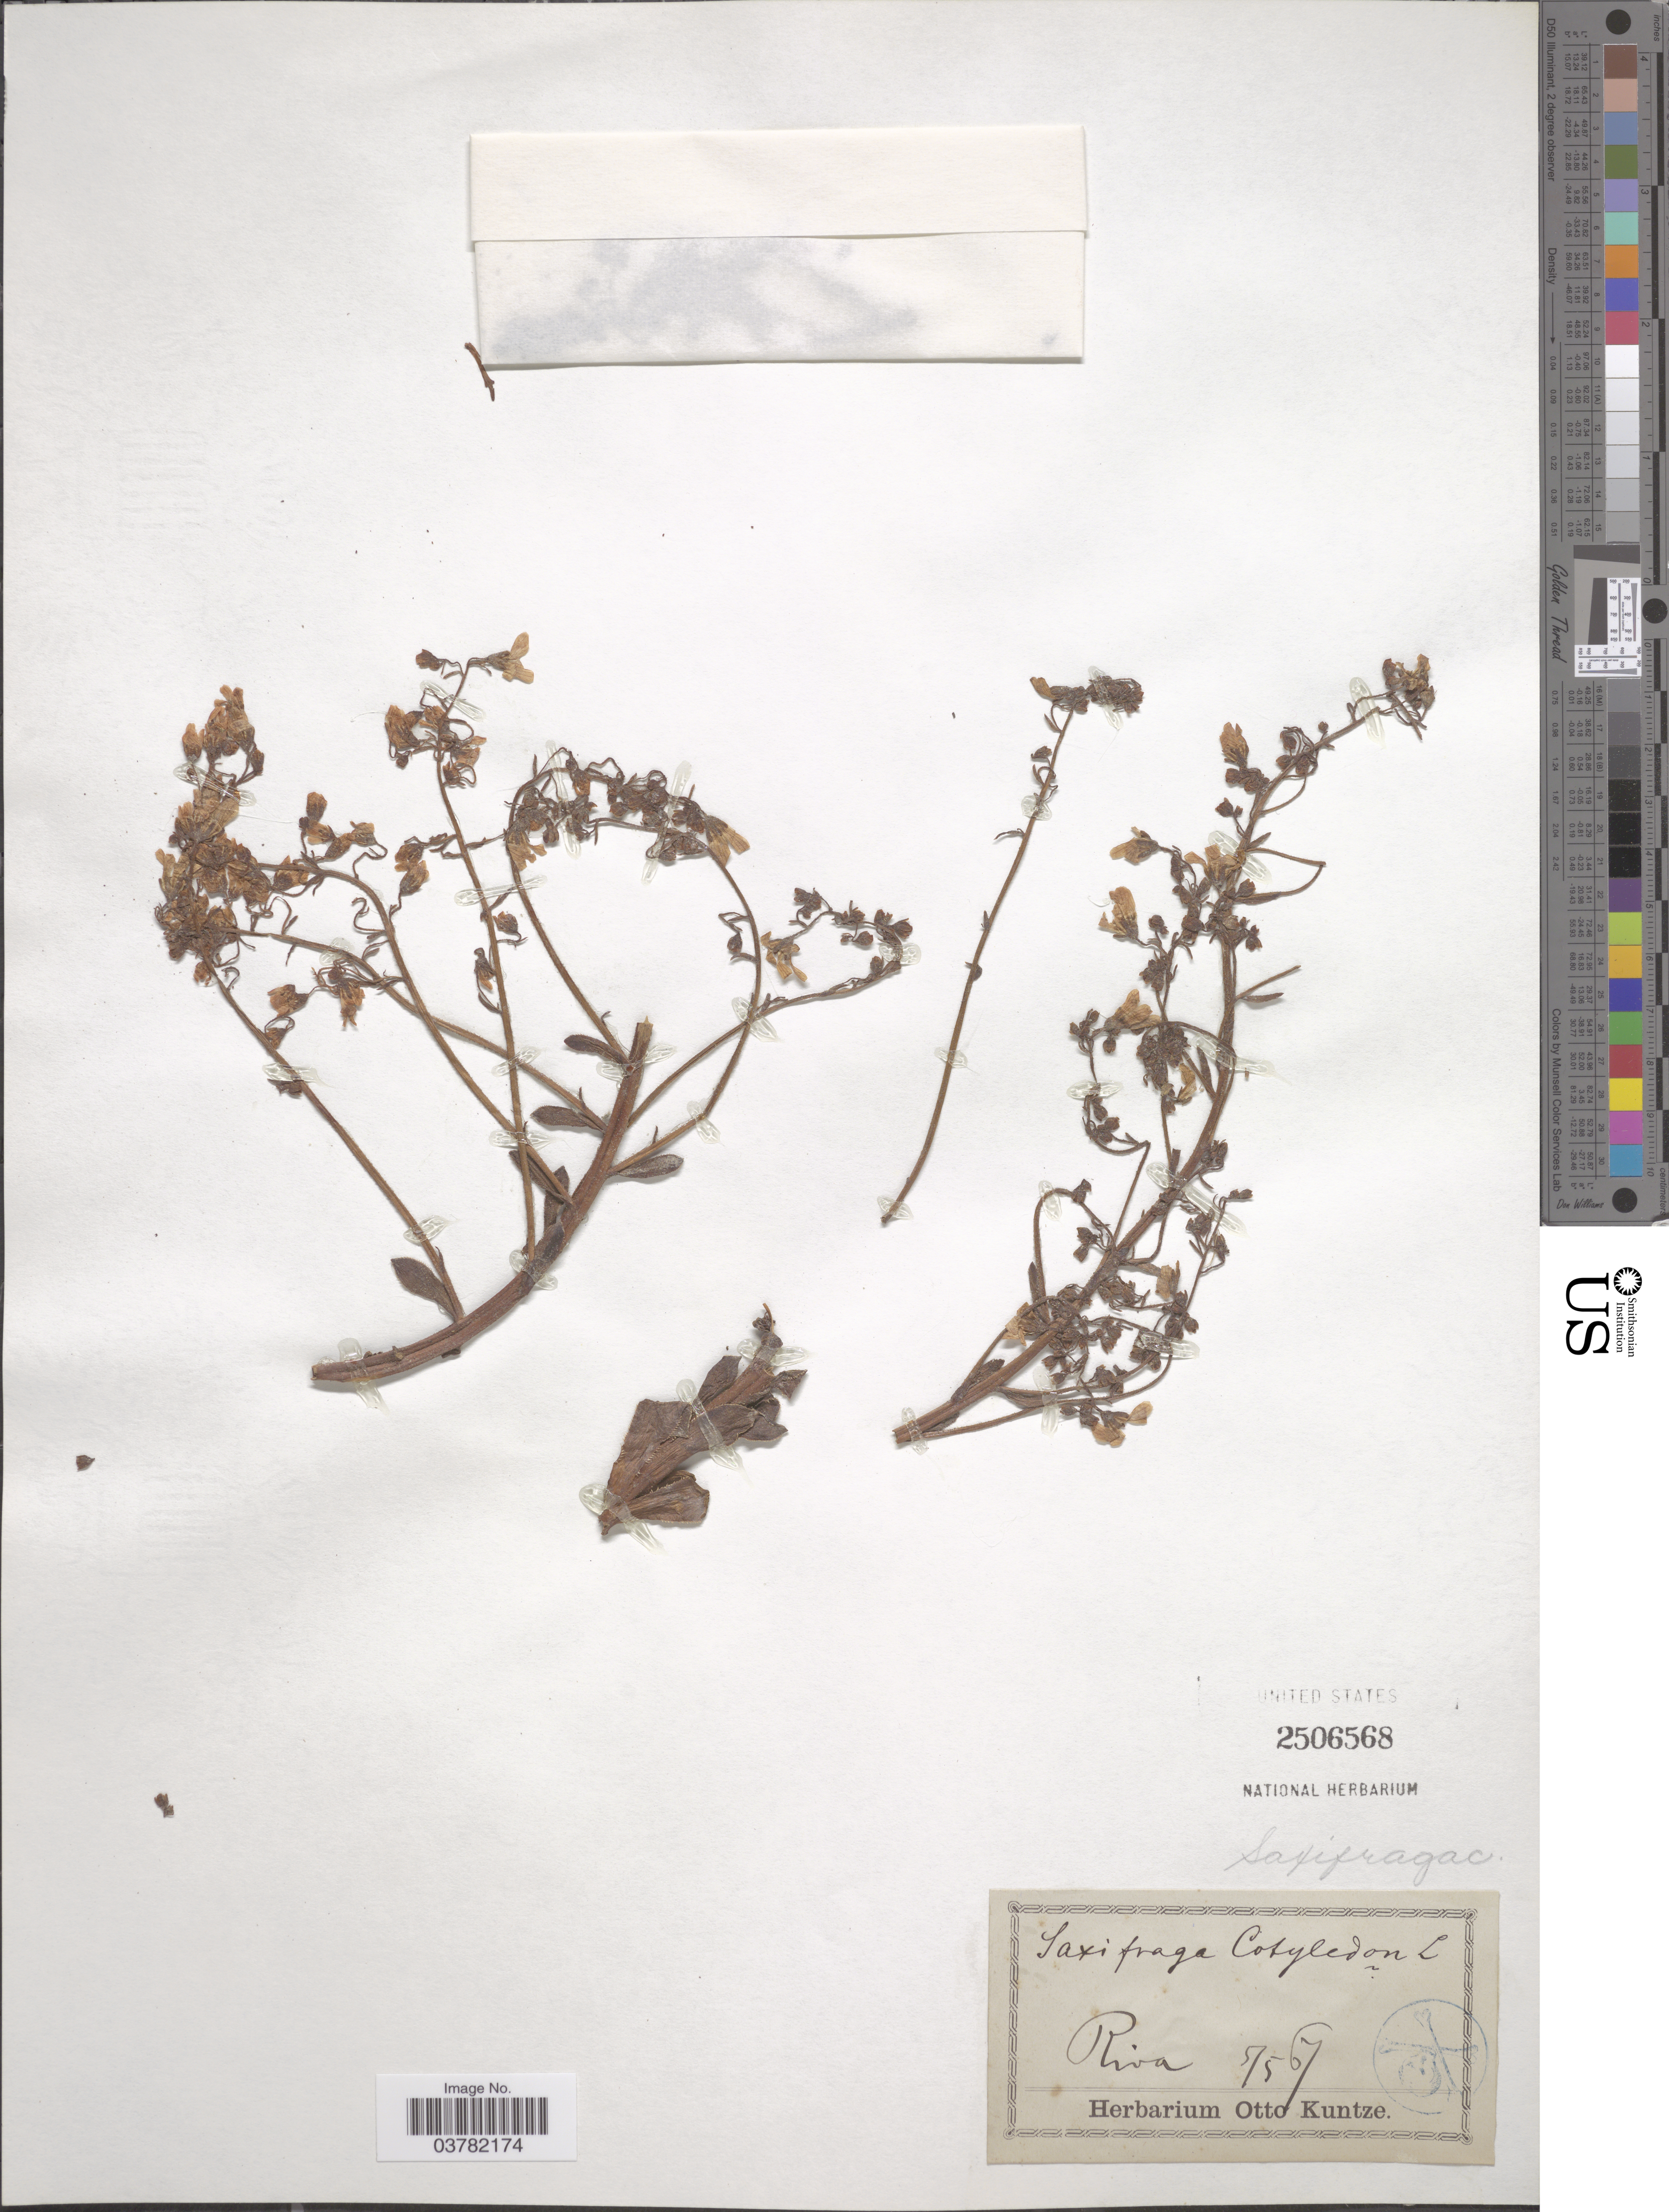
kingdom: Plantae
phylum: Tracheophyta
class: Magnoliopsida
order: Saxifragales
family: Saxifragaceae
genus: Saxifraga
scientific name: Saxifraga corymbosa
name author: Luce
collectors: ex herb. Otto Kuntze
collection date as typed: Transcribed d/m/y: 5/5/67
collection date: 1867-05-05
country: Italy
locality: Riva.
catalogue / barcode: US 2506568